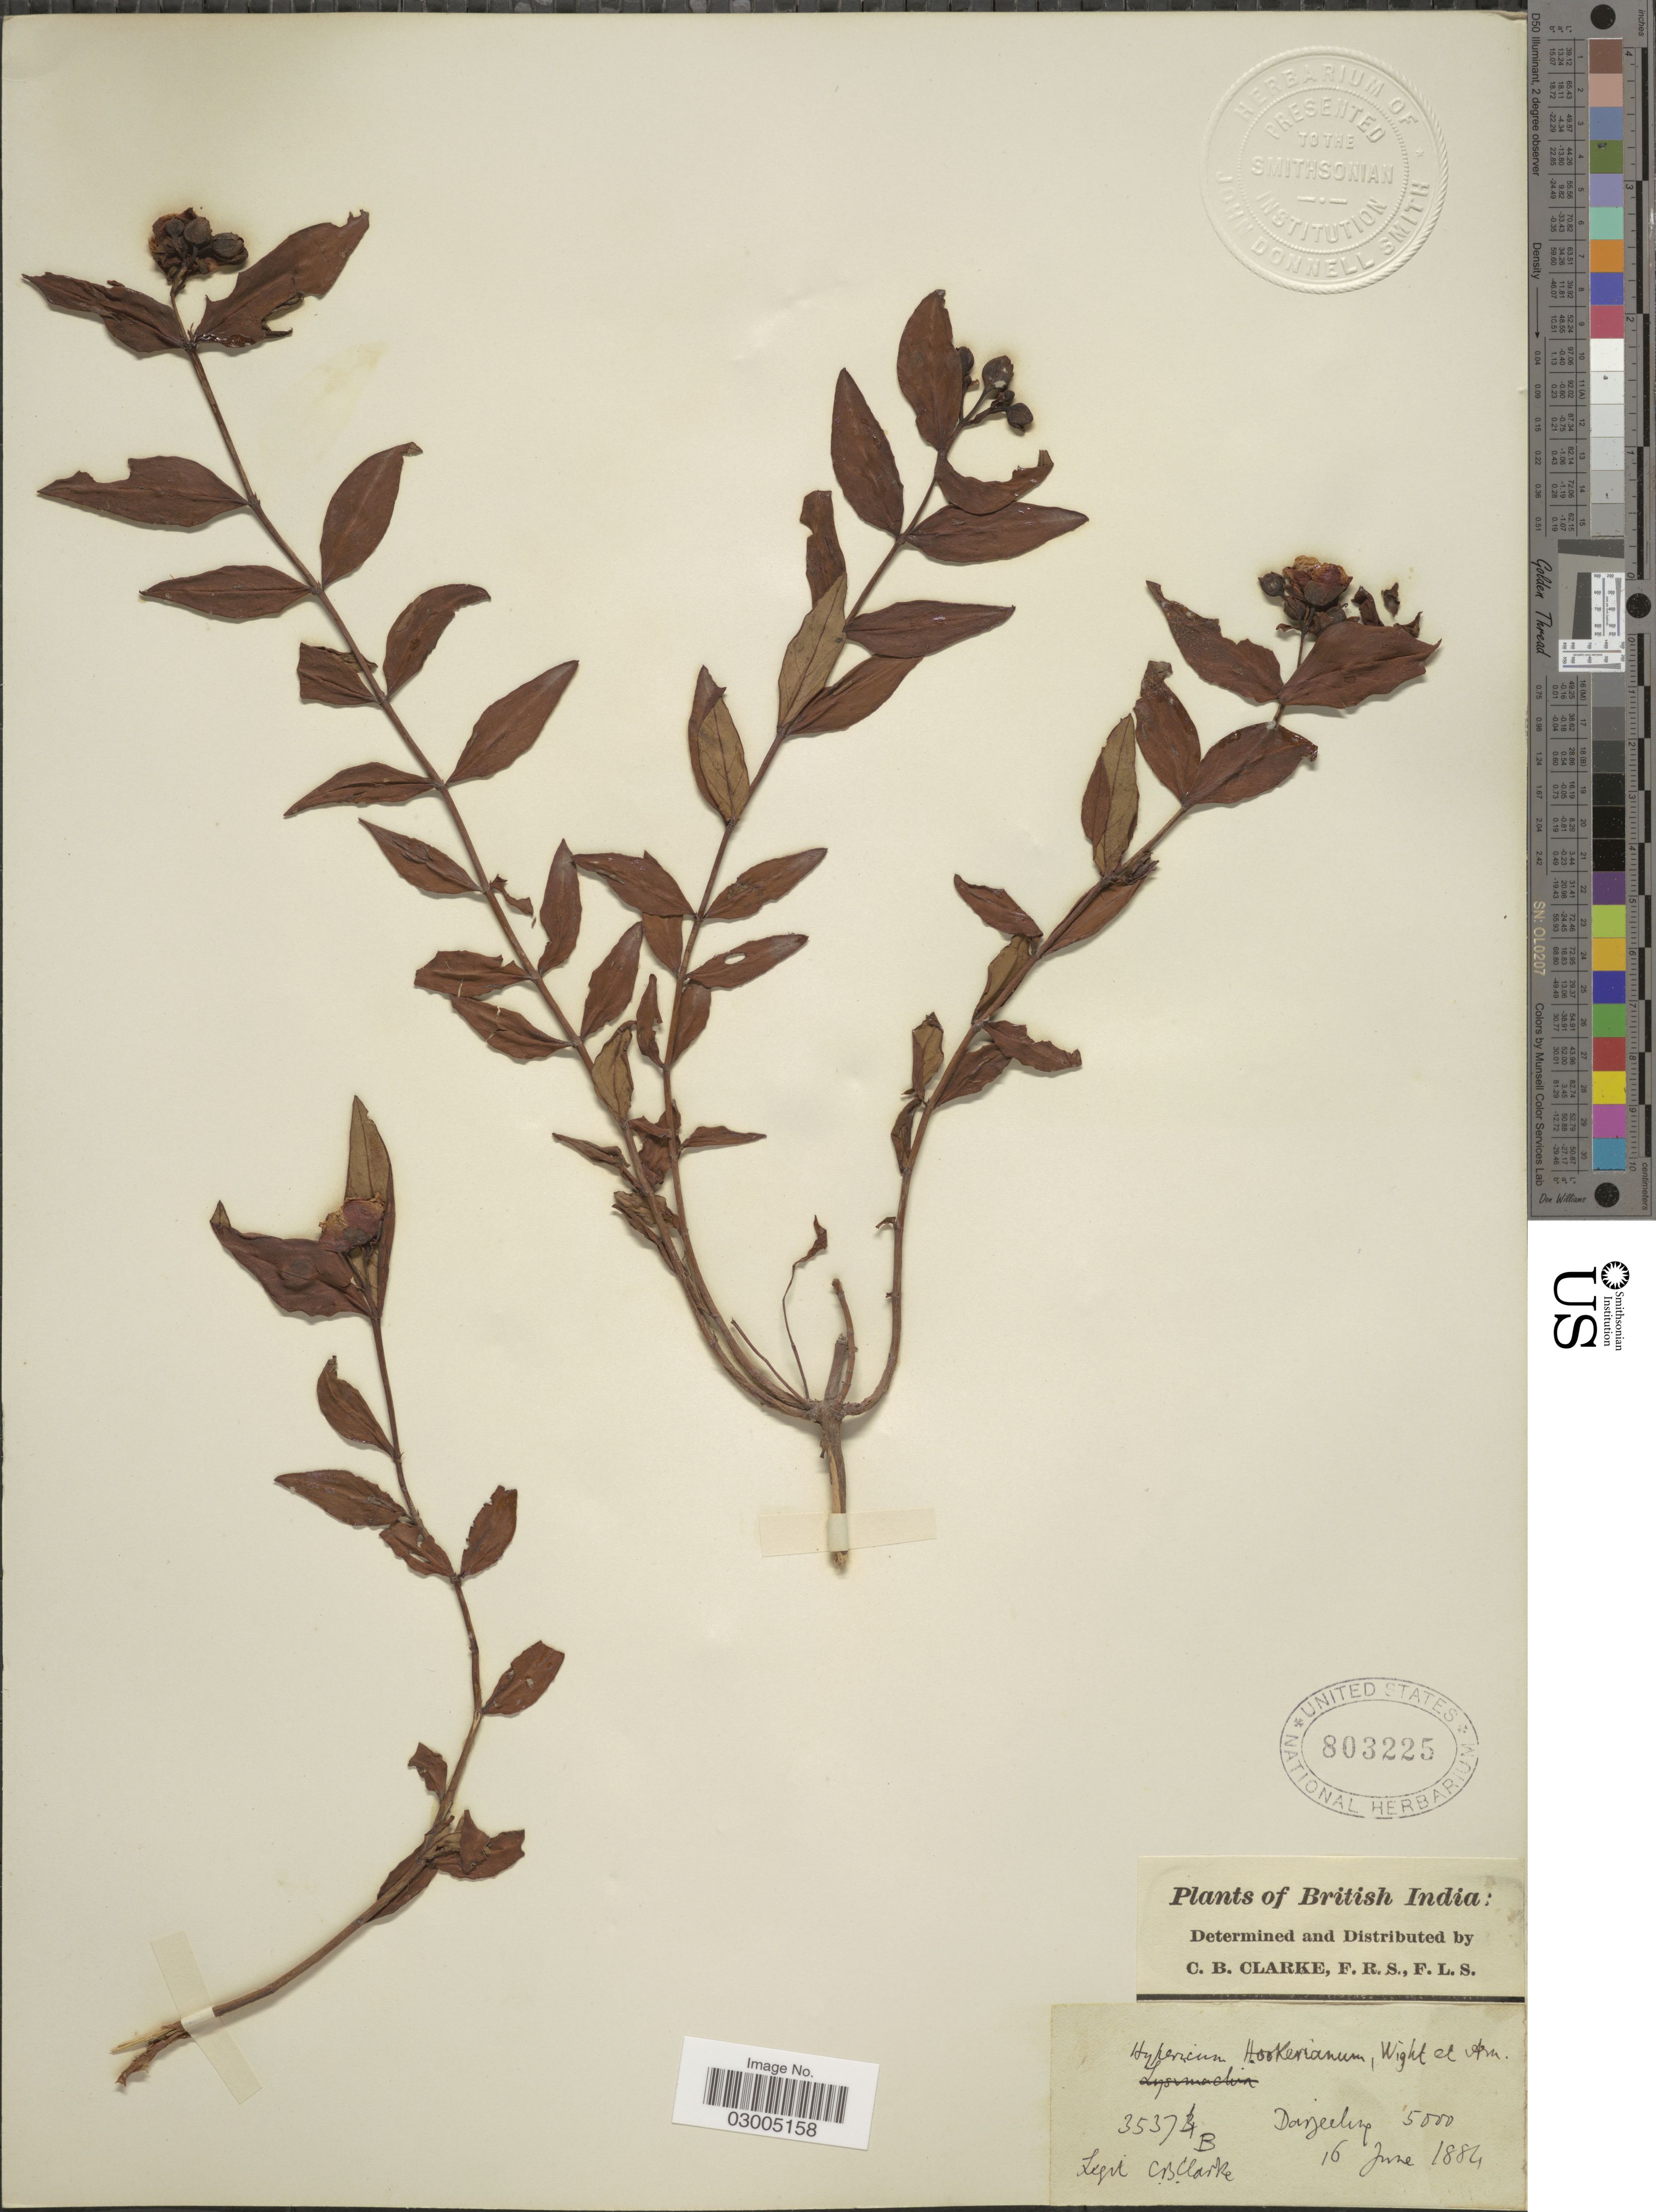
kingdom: Plantae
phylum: Tracheophyta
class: Magnoliopsida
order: Malpighiales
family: Hypericaceae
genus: Hypericum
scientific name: Hypericum hookerianum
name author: Wight & Arn.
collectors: C. B. Clarke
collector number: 35374 B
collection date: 1884-06-16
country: India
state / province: West Bengal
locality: British India. Darjeeling.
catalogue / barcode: US 803225